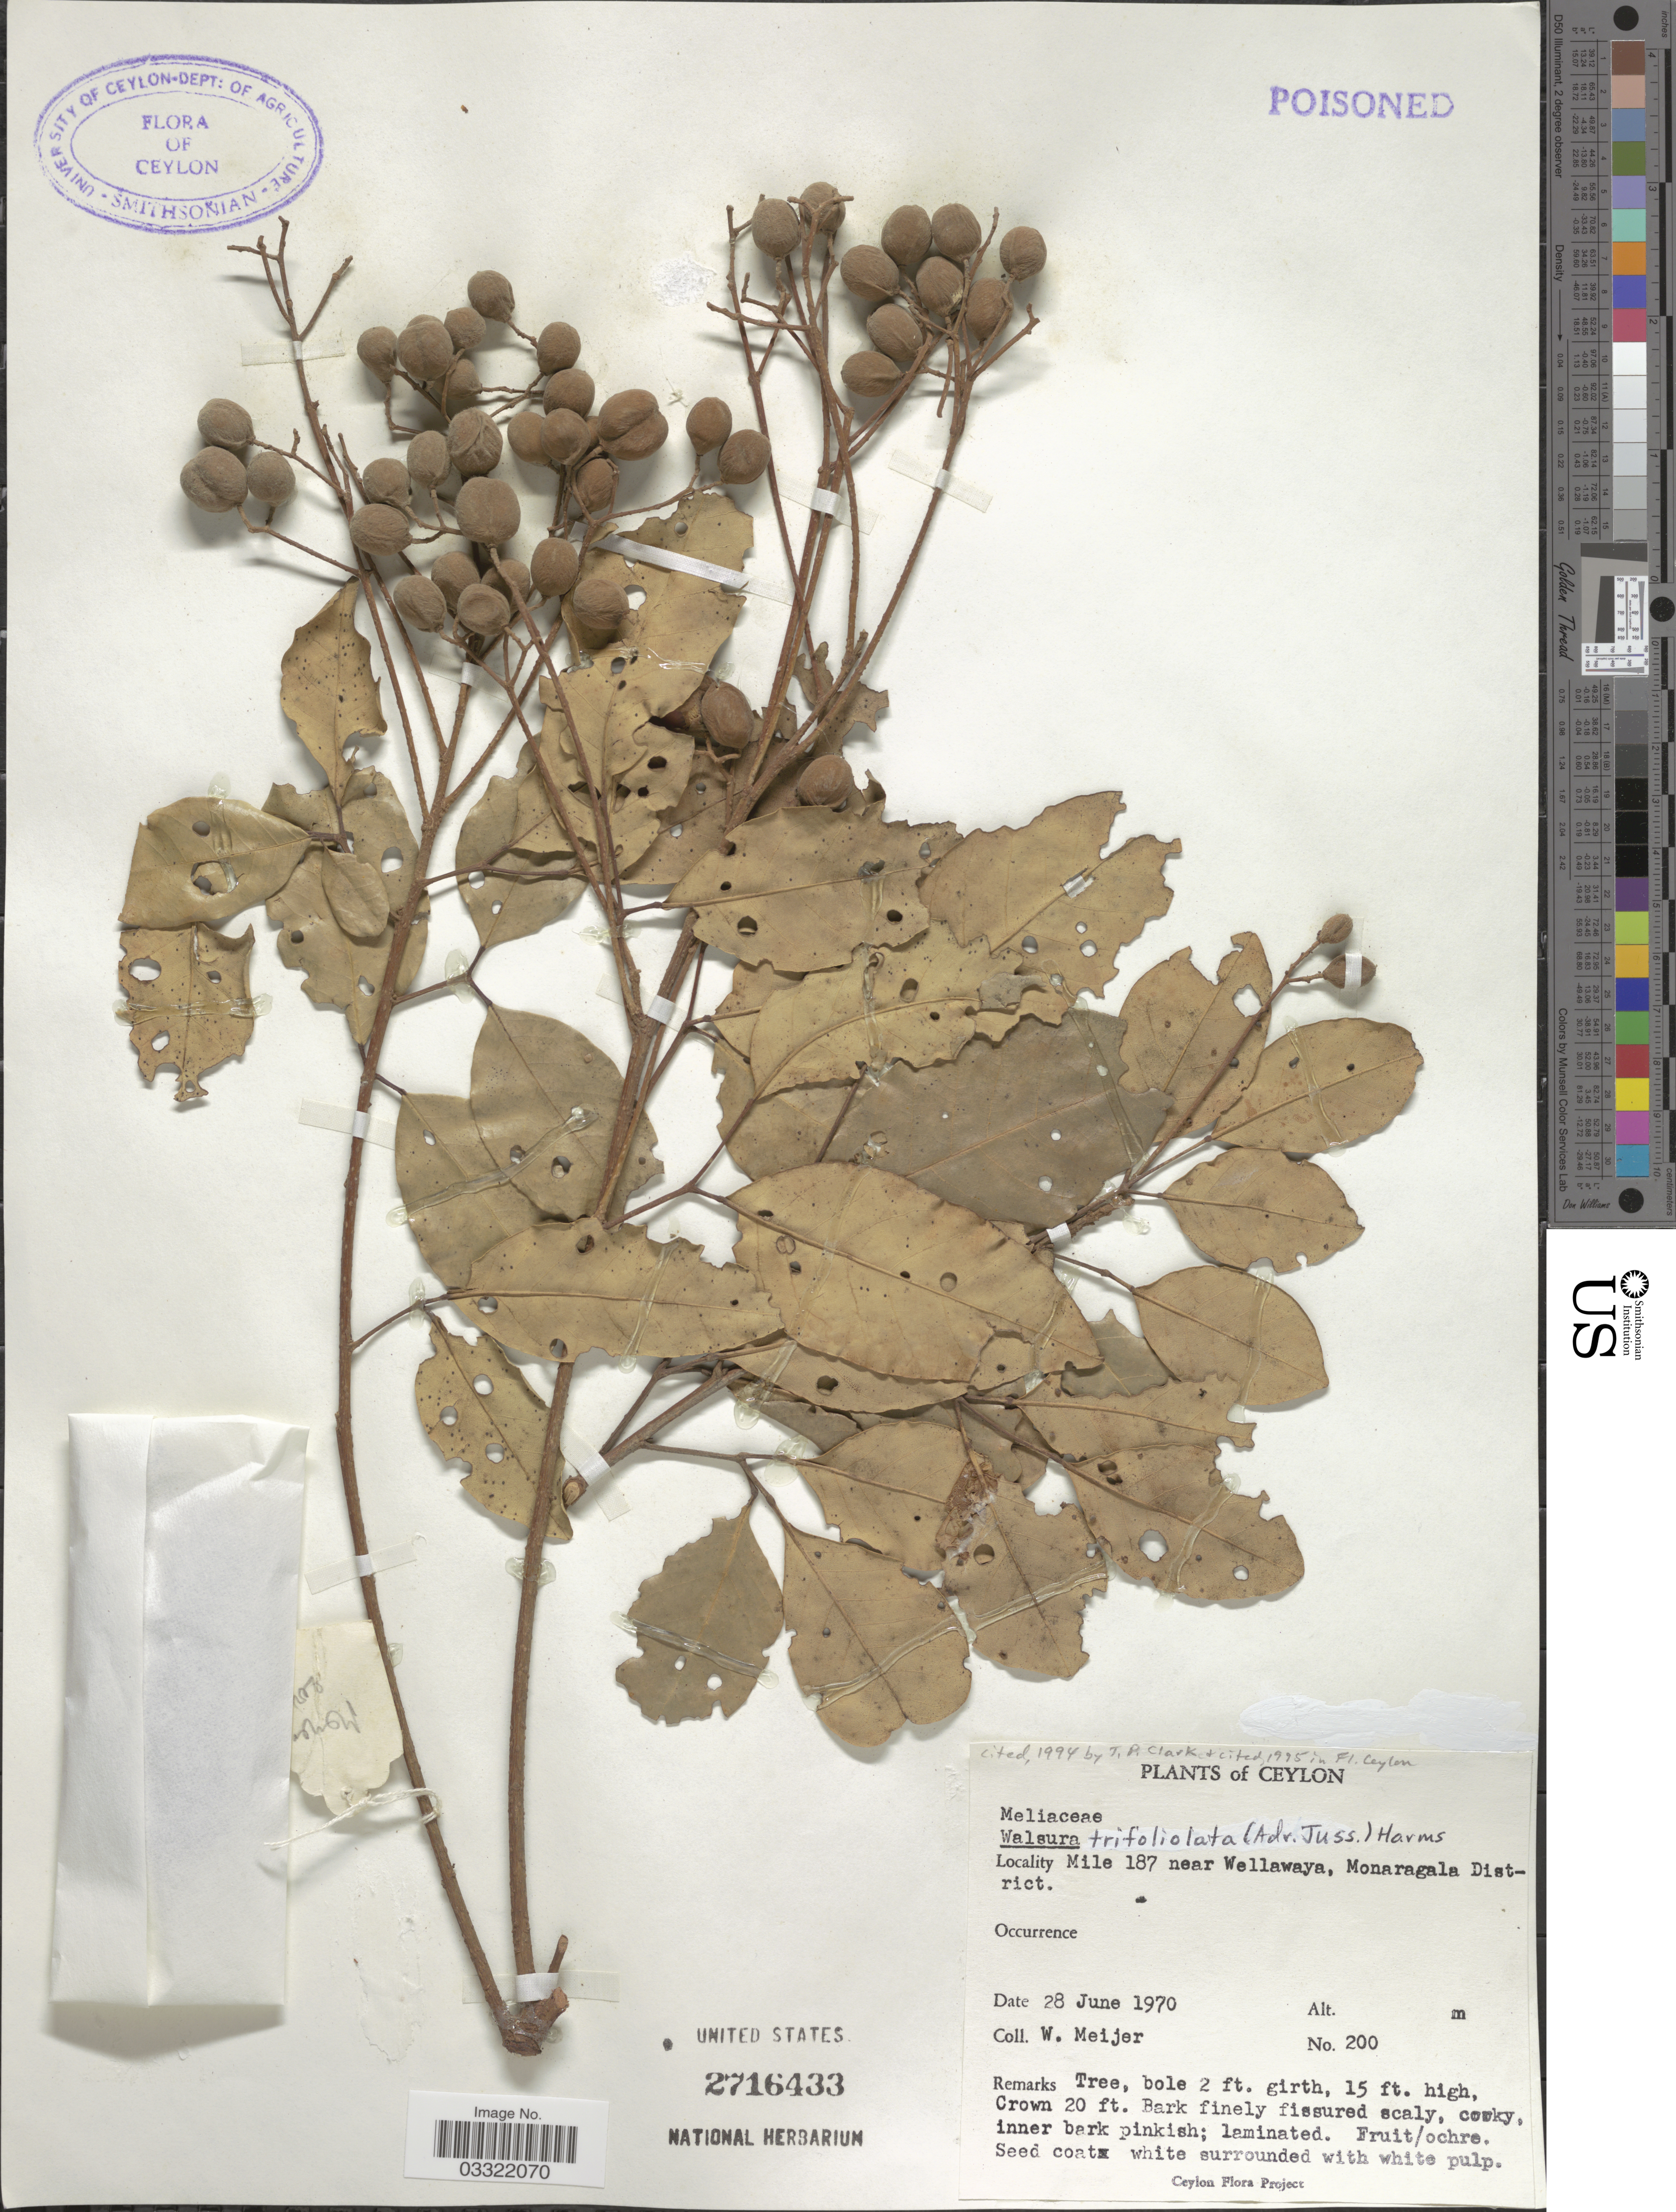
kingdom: Plantae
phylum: Tracheophyta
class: Magnoliopsida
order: Sapindales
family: Meliaceae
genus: Walsura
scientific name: Walsura trifoliolata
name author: (A. Juss.) Harms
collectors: W. Meijer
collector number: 200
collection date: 1970-06-28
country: Sri Lanka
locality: Ceylon, Mile 187 near Wellawaya, Monaragala District.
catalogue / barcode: US 2716433